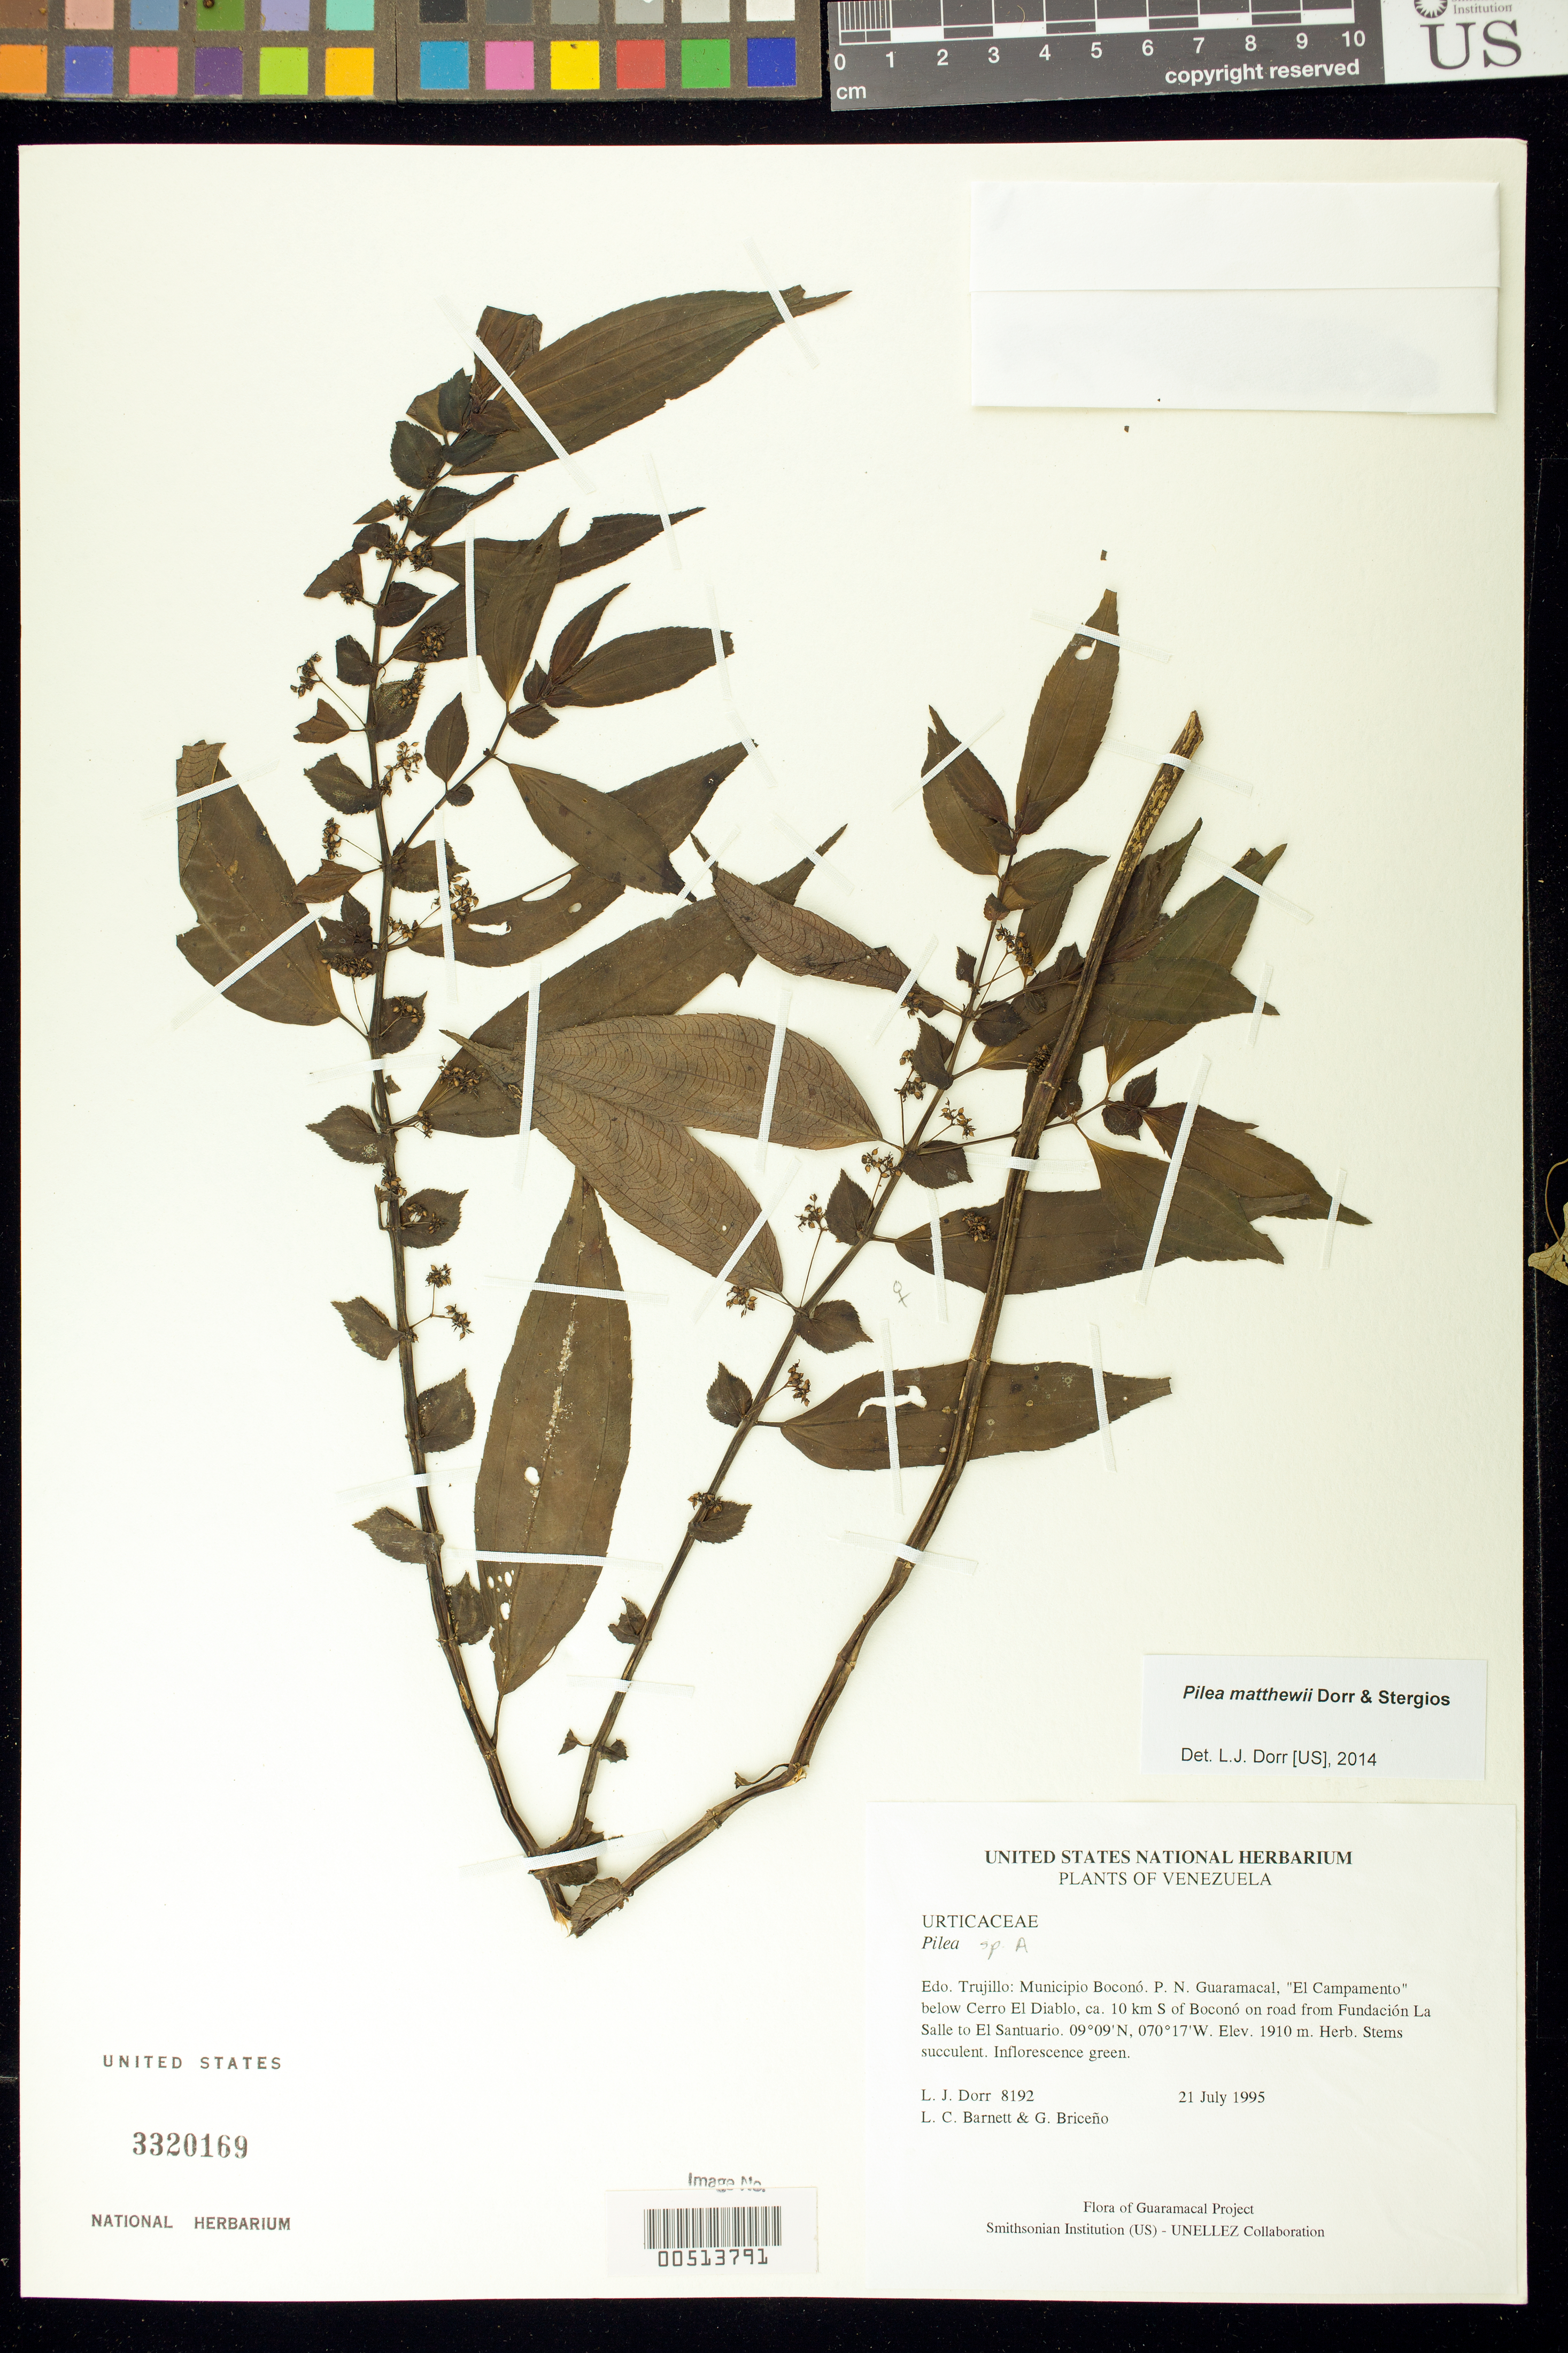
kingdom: Plantae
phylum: Tracheophyta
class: Magnoliopsida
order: Rosales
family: Urticaceae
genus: Pilea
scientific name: Pilea matthewii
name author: Dorr & Stergios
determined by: Dorr, L. J., (BOT), Smithsonian Institution - National Museum of Natural History (UNITED STATES)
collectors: L. J. Dorr, L. C. Barnett & G. Briceño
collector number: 8192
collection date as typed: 21 Jul 1995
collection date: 1995-07-21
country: Venezuela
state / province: Trujillo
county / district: Boconó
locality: Parque Nacional Guaramacal, "El Campamento" below Cerro El Diablo, ca. 10 km S of Boconó on road from Fundación La Salle to El Santuario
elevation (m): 1910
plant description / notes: PORT, US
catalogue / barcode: US 3320169